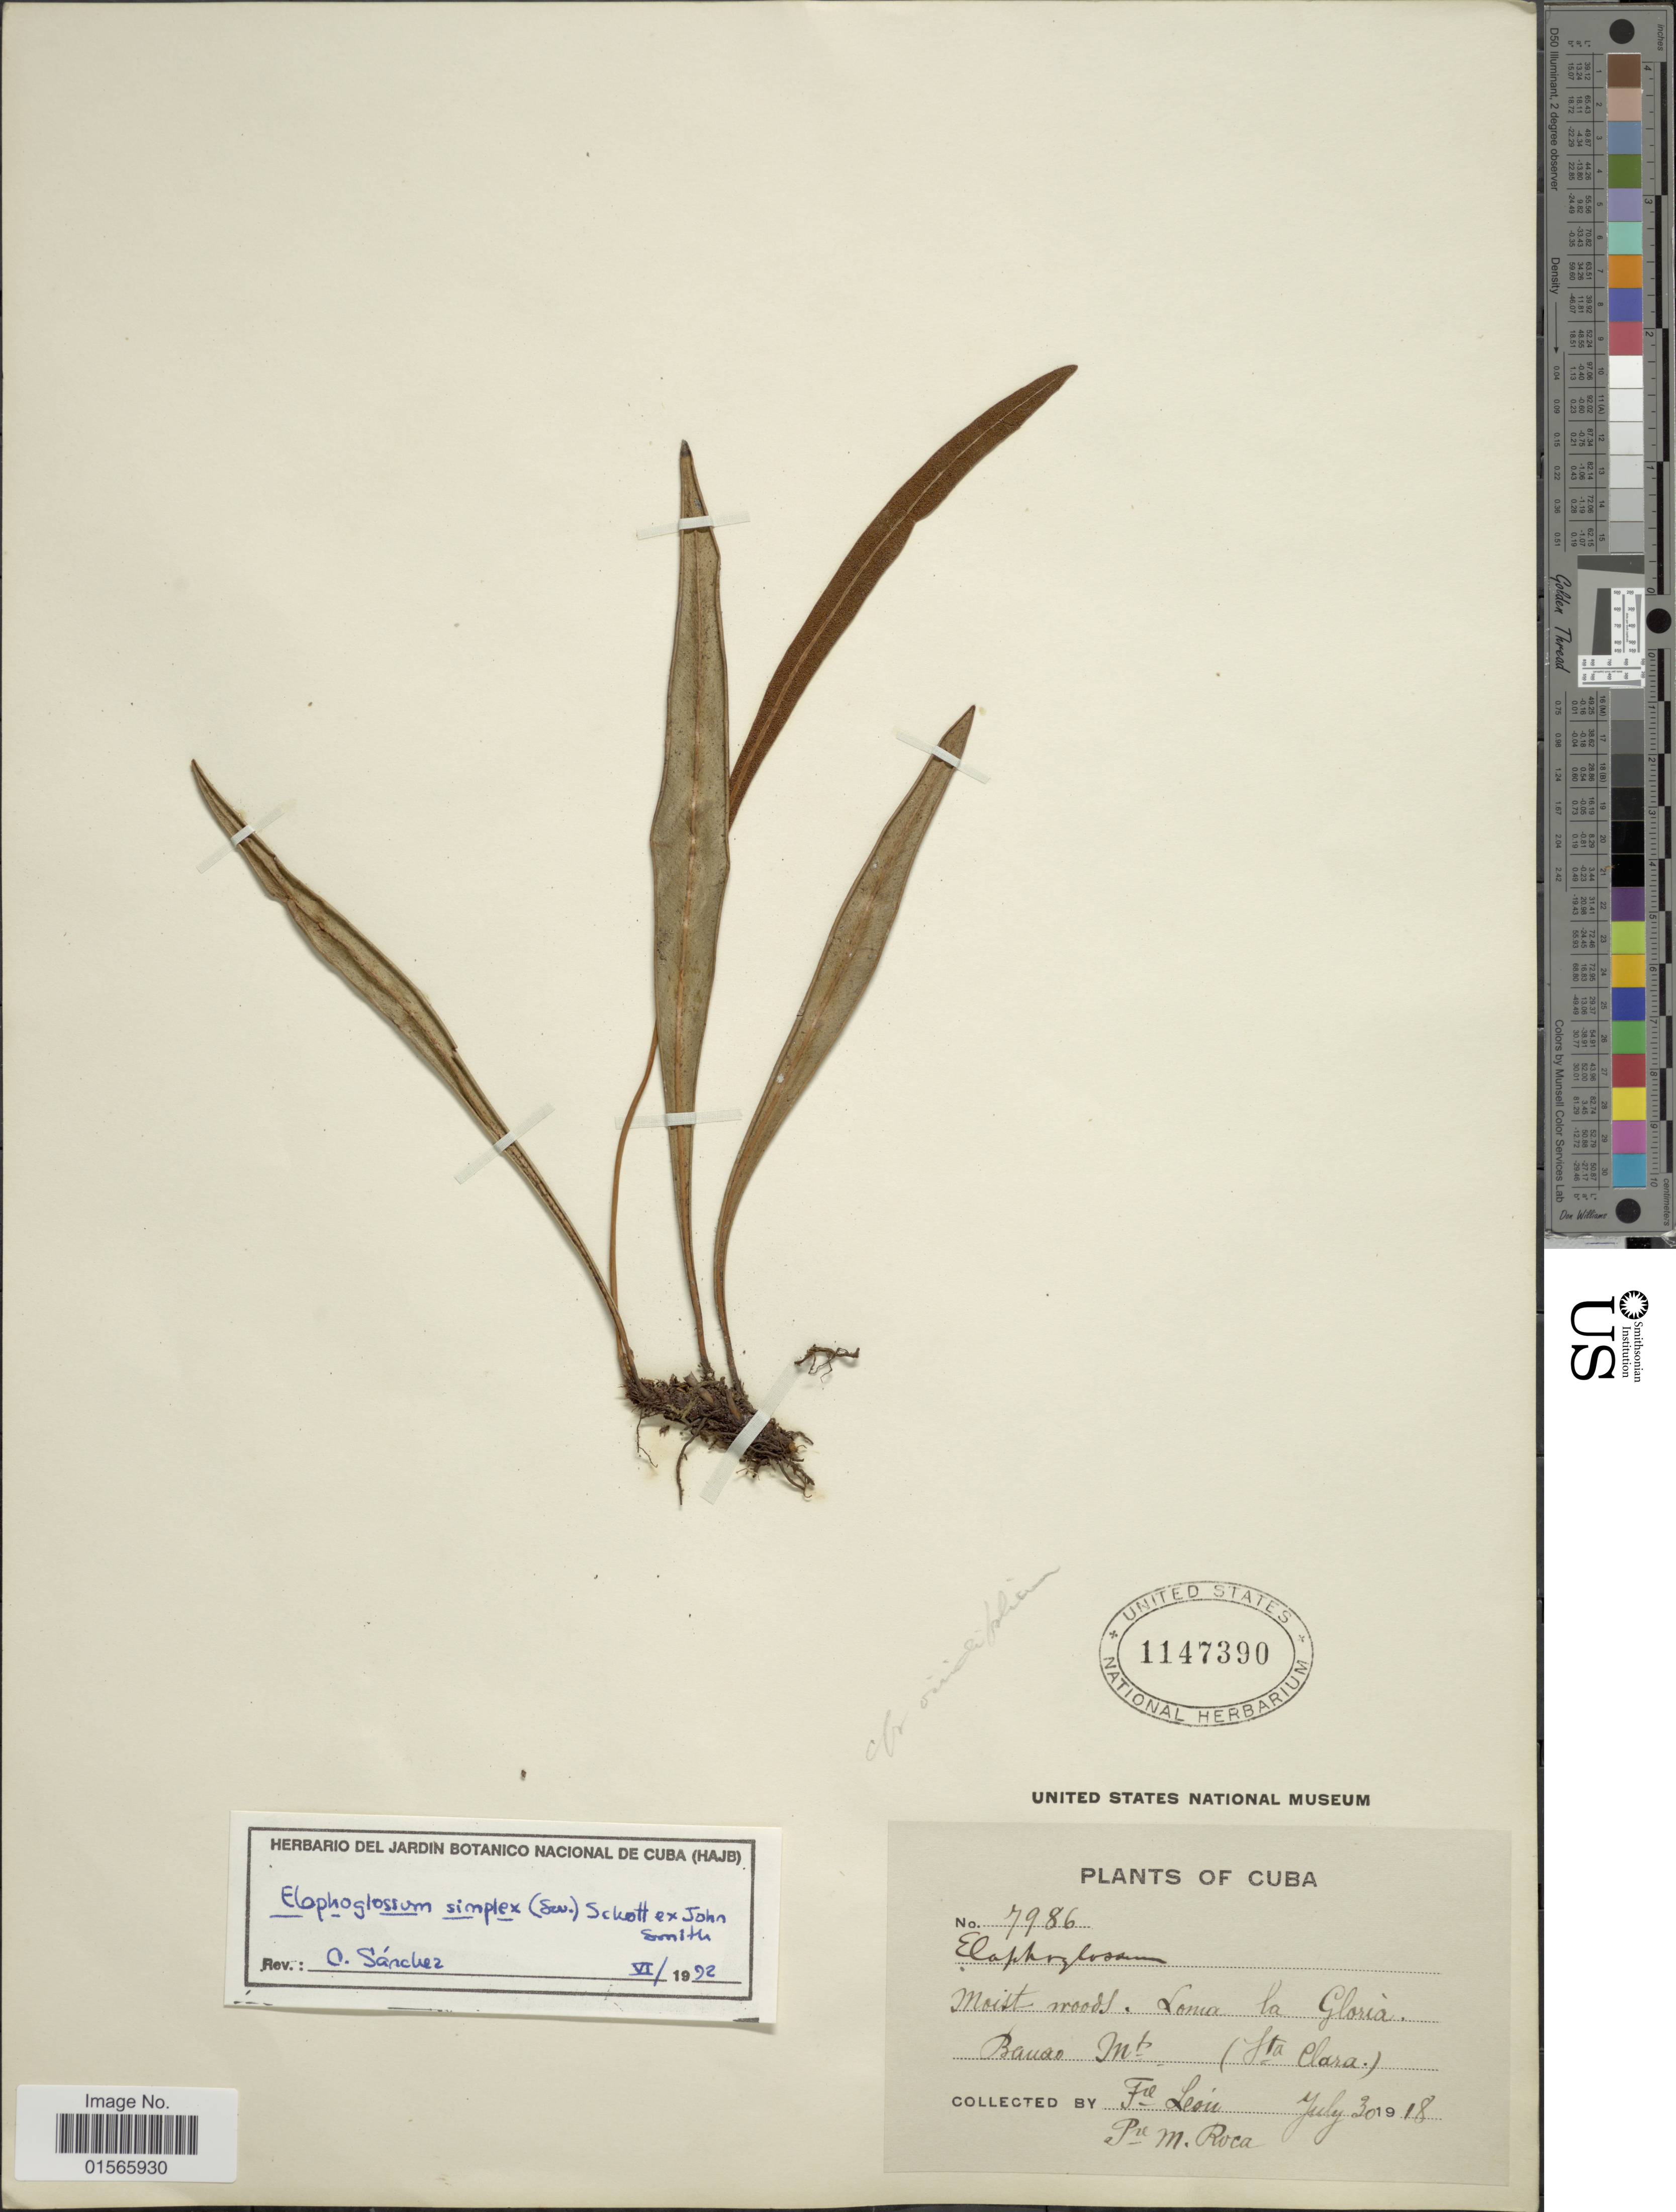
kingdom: Plantae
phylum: Tracheophyta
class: Polypodiopsida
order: Polypodiales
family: Dryopteridaceae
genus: Elaphoglossum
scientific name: Elaphoglossum simplex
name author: (Sw.) Schott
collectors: Bro. León & M. Roca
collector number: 7986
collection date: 1918-07-30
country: Cuba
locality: Loma la Gloria Bauao Mts (Sta Clara)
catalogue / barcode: US 1147390